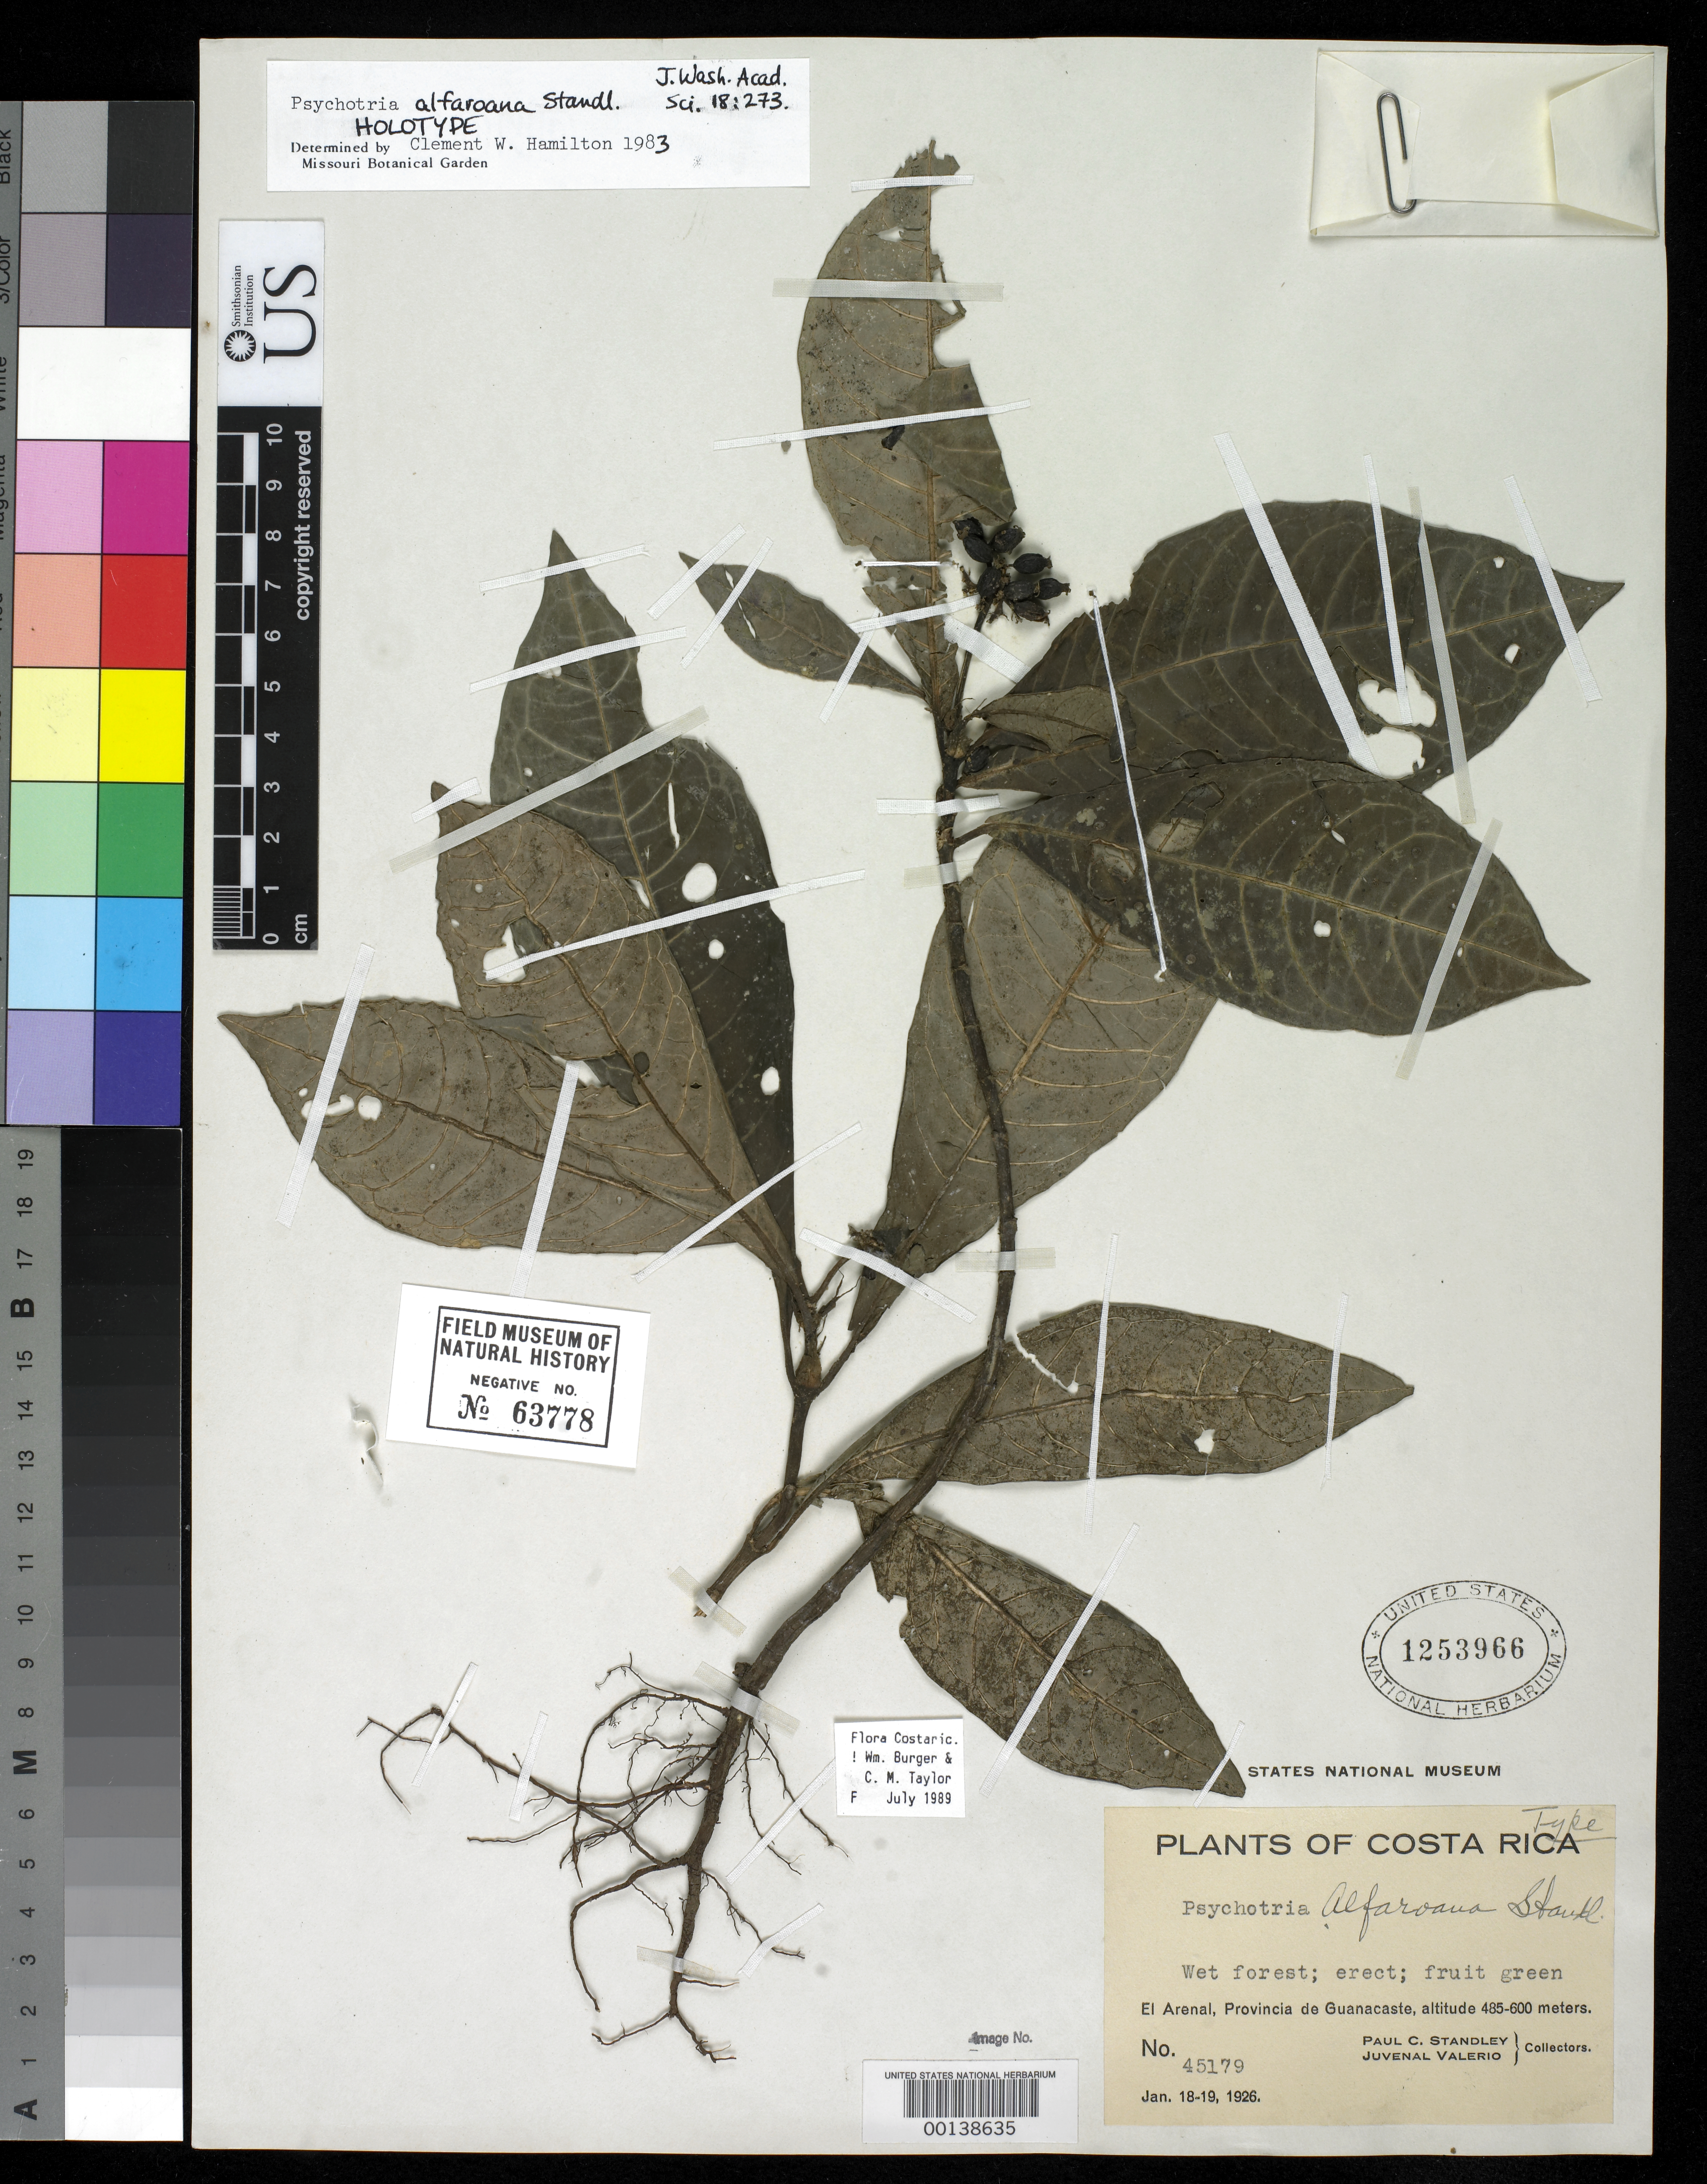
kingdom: Plantae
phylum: Tracheophyta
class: Magnoliopsida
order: Gentianales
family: Rubiaceae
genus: Psychotria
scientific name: Psychotria alfaroana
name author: Standl.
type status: Holotype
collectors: P. C. Standley & J. Valerio R.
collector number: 45179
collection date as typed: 18 Jan 1926 to 19 Jan 1926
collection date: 1926-01-18/1926-01-19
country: Costa Rica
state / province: Guanacaste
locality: El Arenal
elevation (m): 485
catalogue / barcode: US 1253966